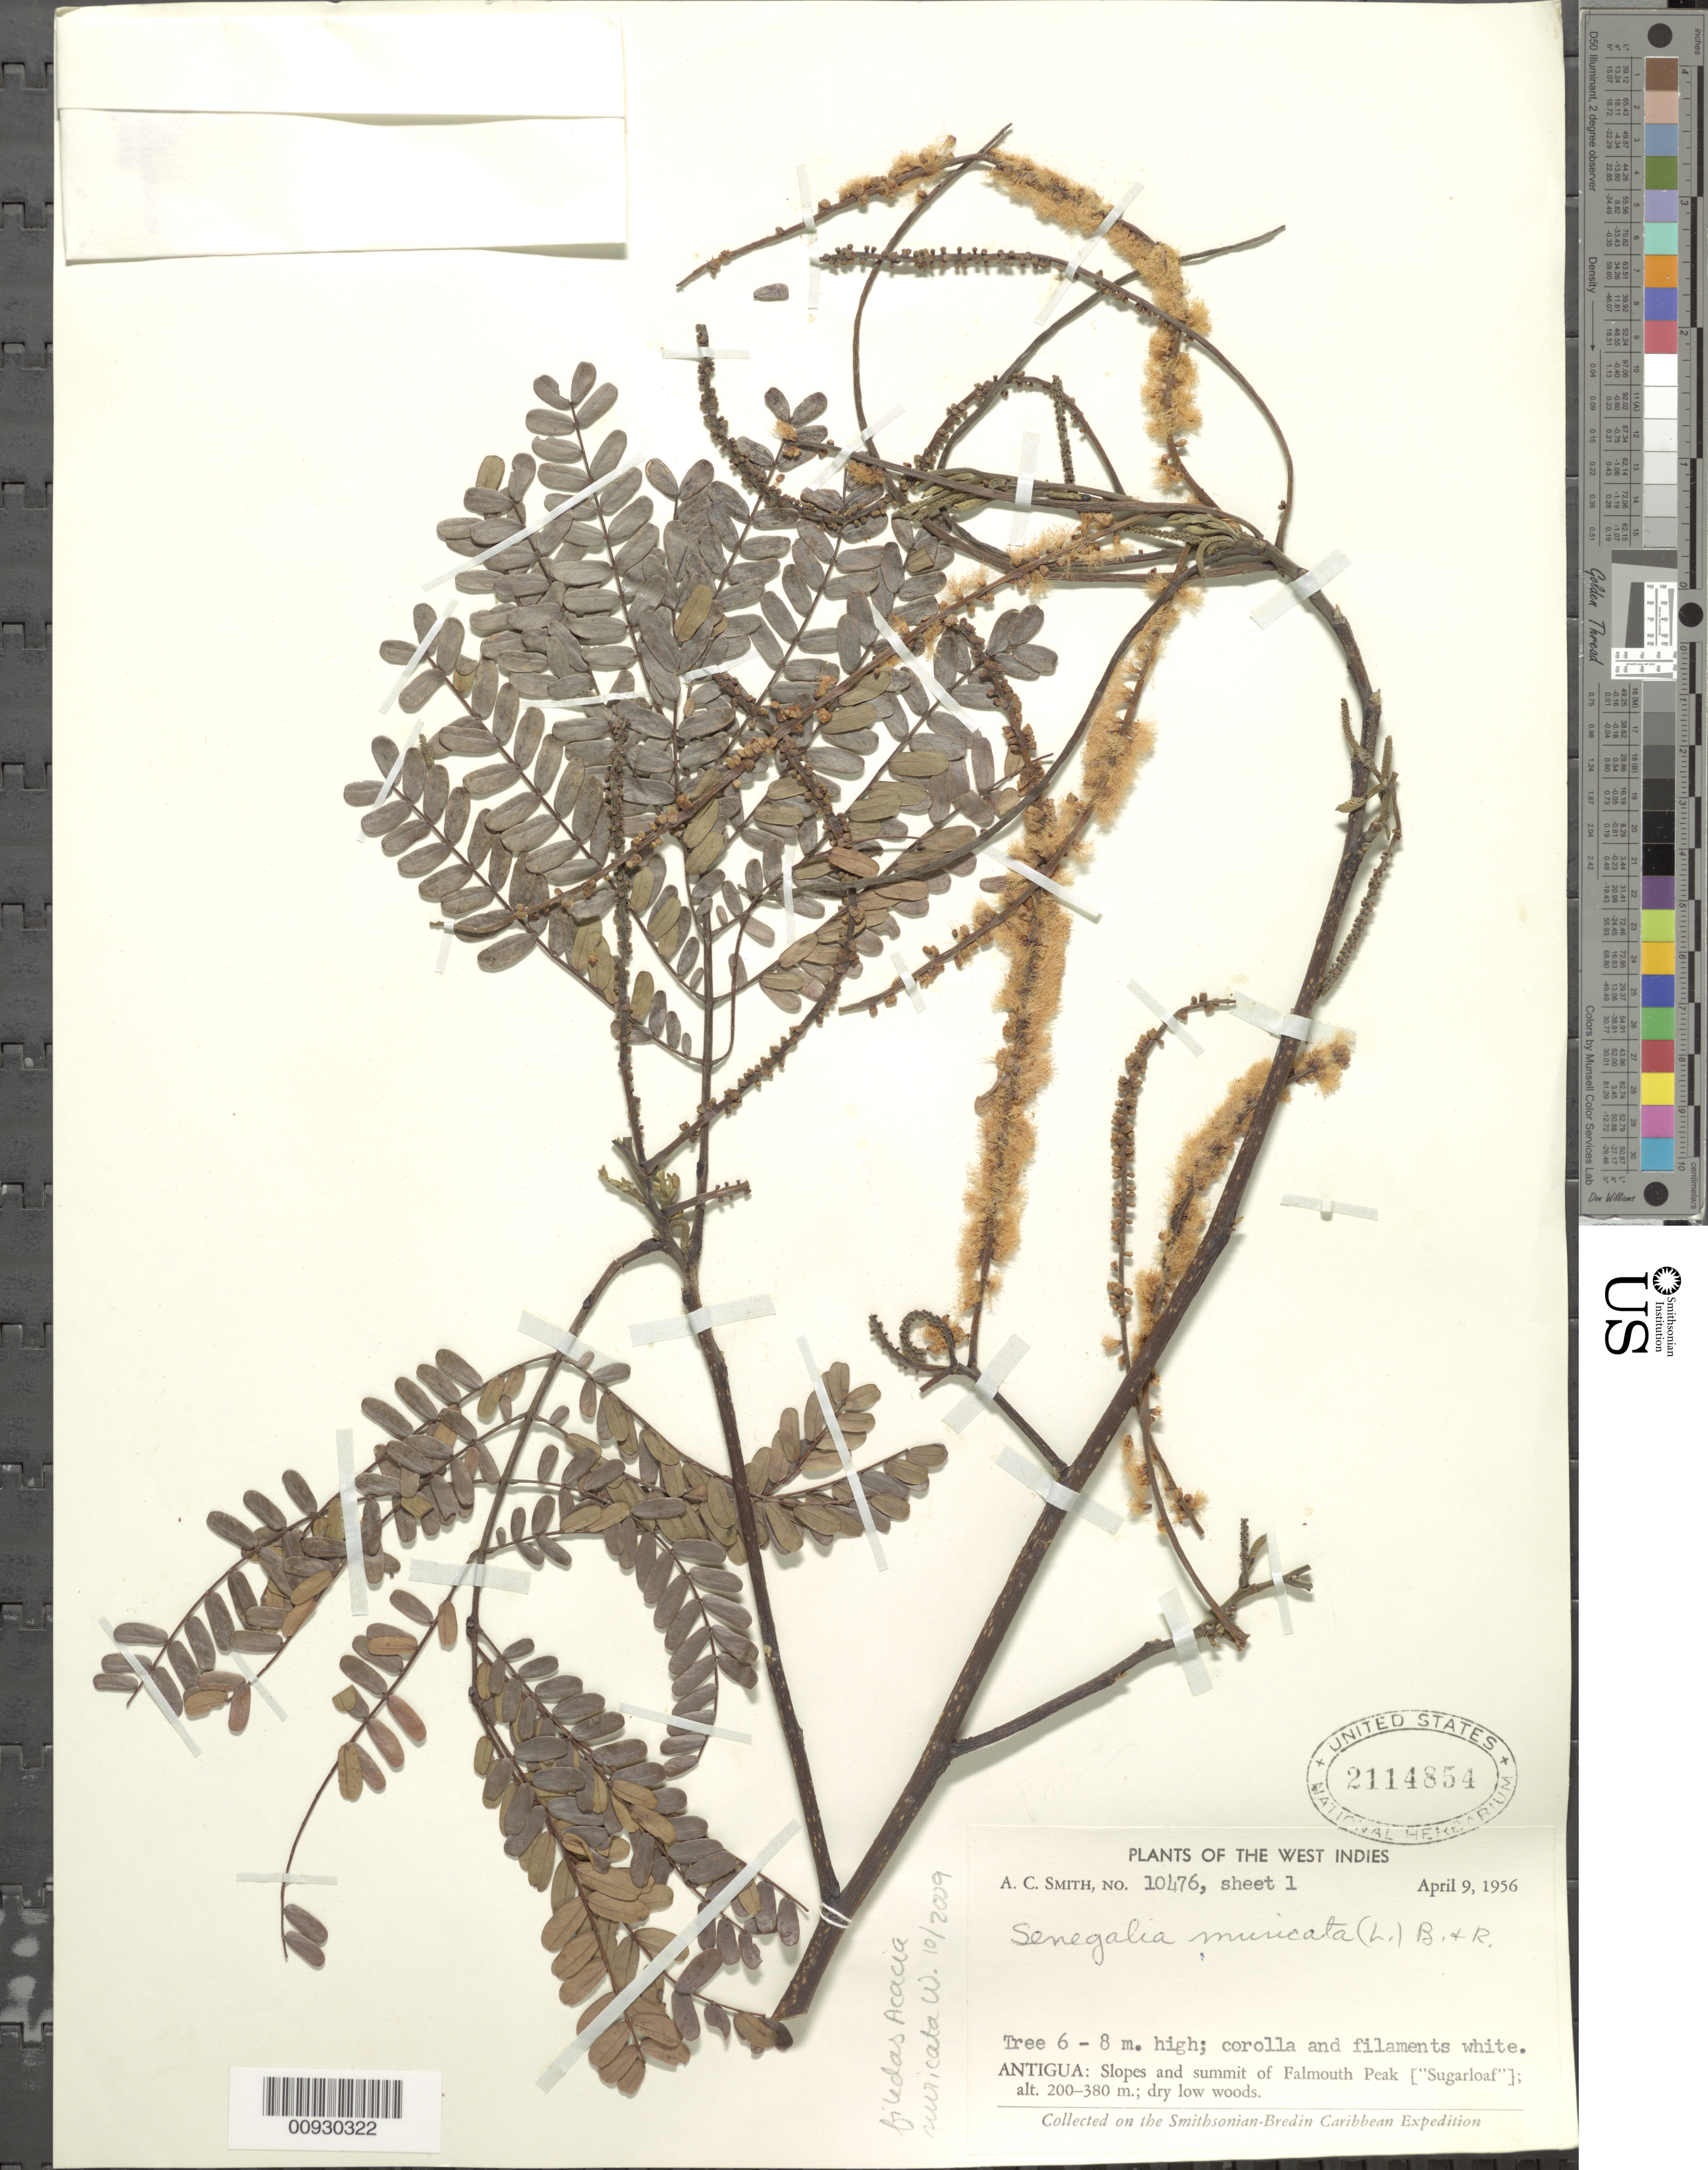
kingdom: Plantae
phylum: Tracheophyta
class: Magnoliopsida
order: Fabales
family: Fabaceae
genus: Parasenegalia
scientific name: Parasenegalia muricata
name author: (L.) Seigler & Ebinger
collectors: A. C. Smith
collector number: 10476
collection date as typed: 09 Apr 1956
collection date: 1956-04-09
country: Antigua and Barbuda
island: Antigua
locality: Slopes and summit of Falmouth Peak (Sugarloaf)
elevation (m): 200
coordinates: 0 N, 0 E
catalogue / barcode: US 2114854